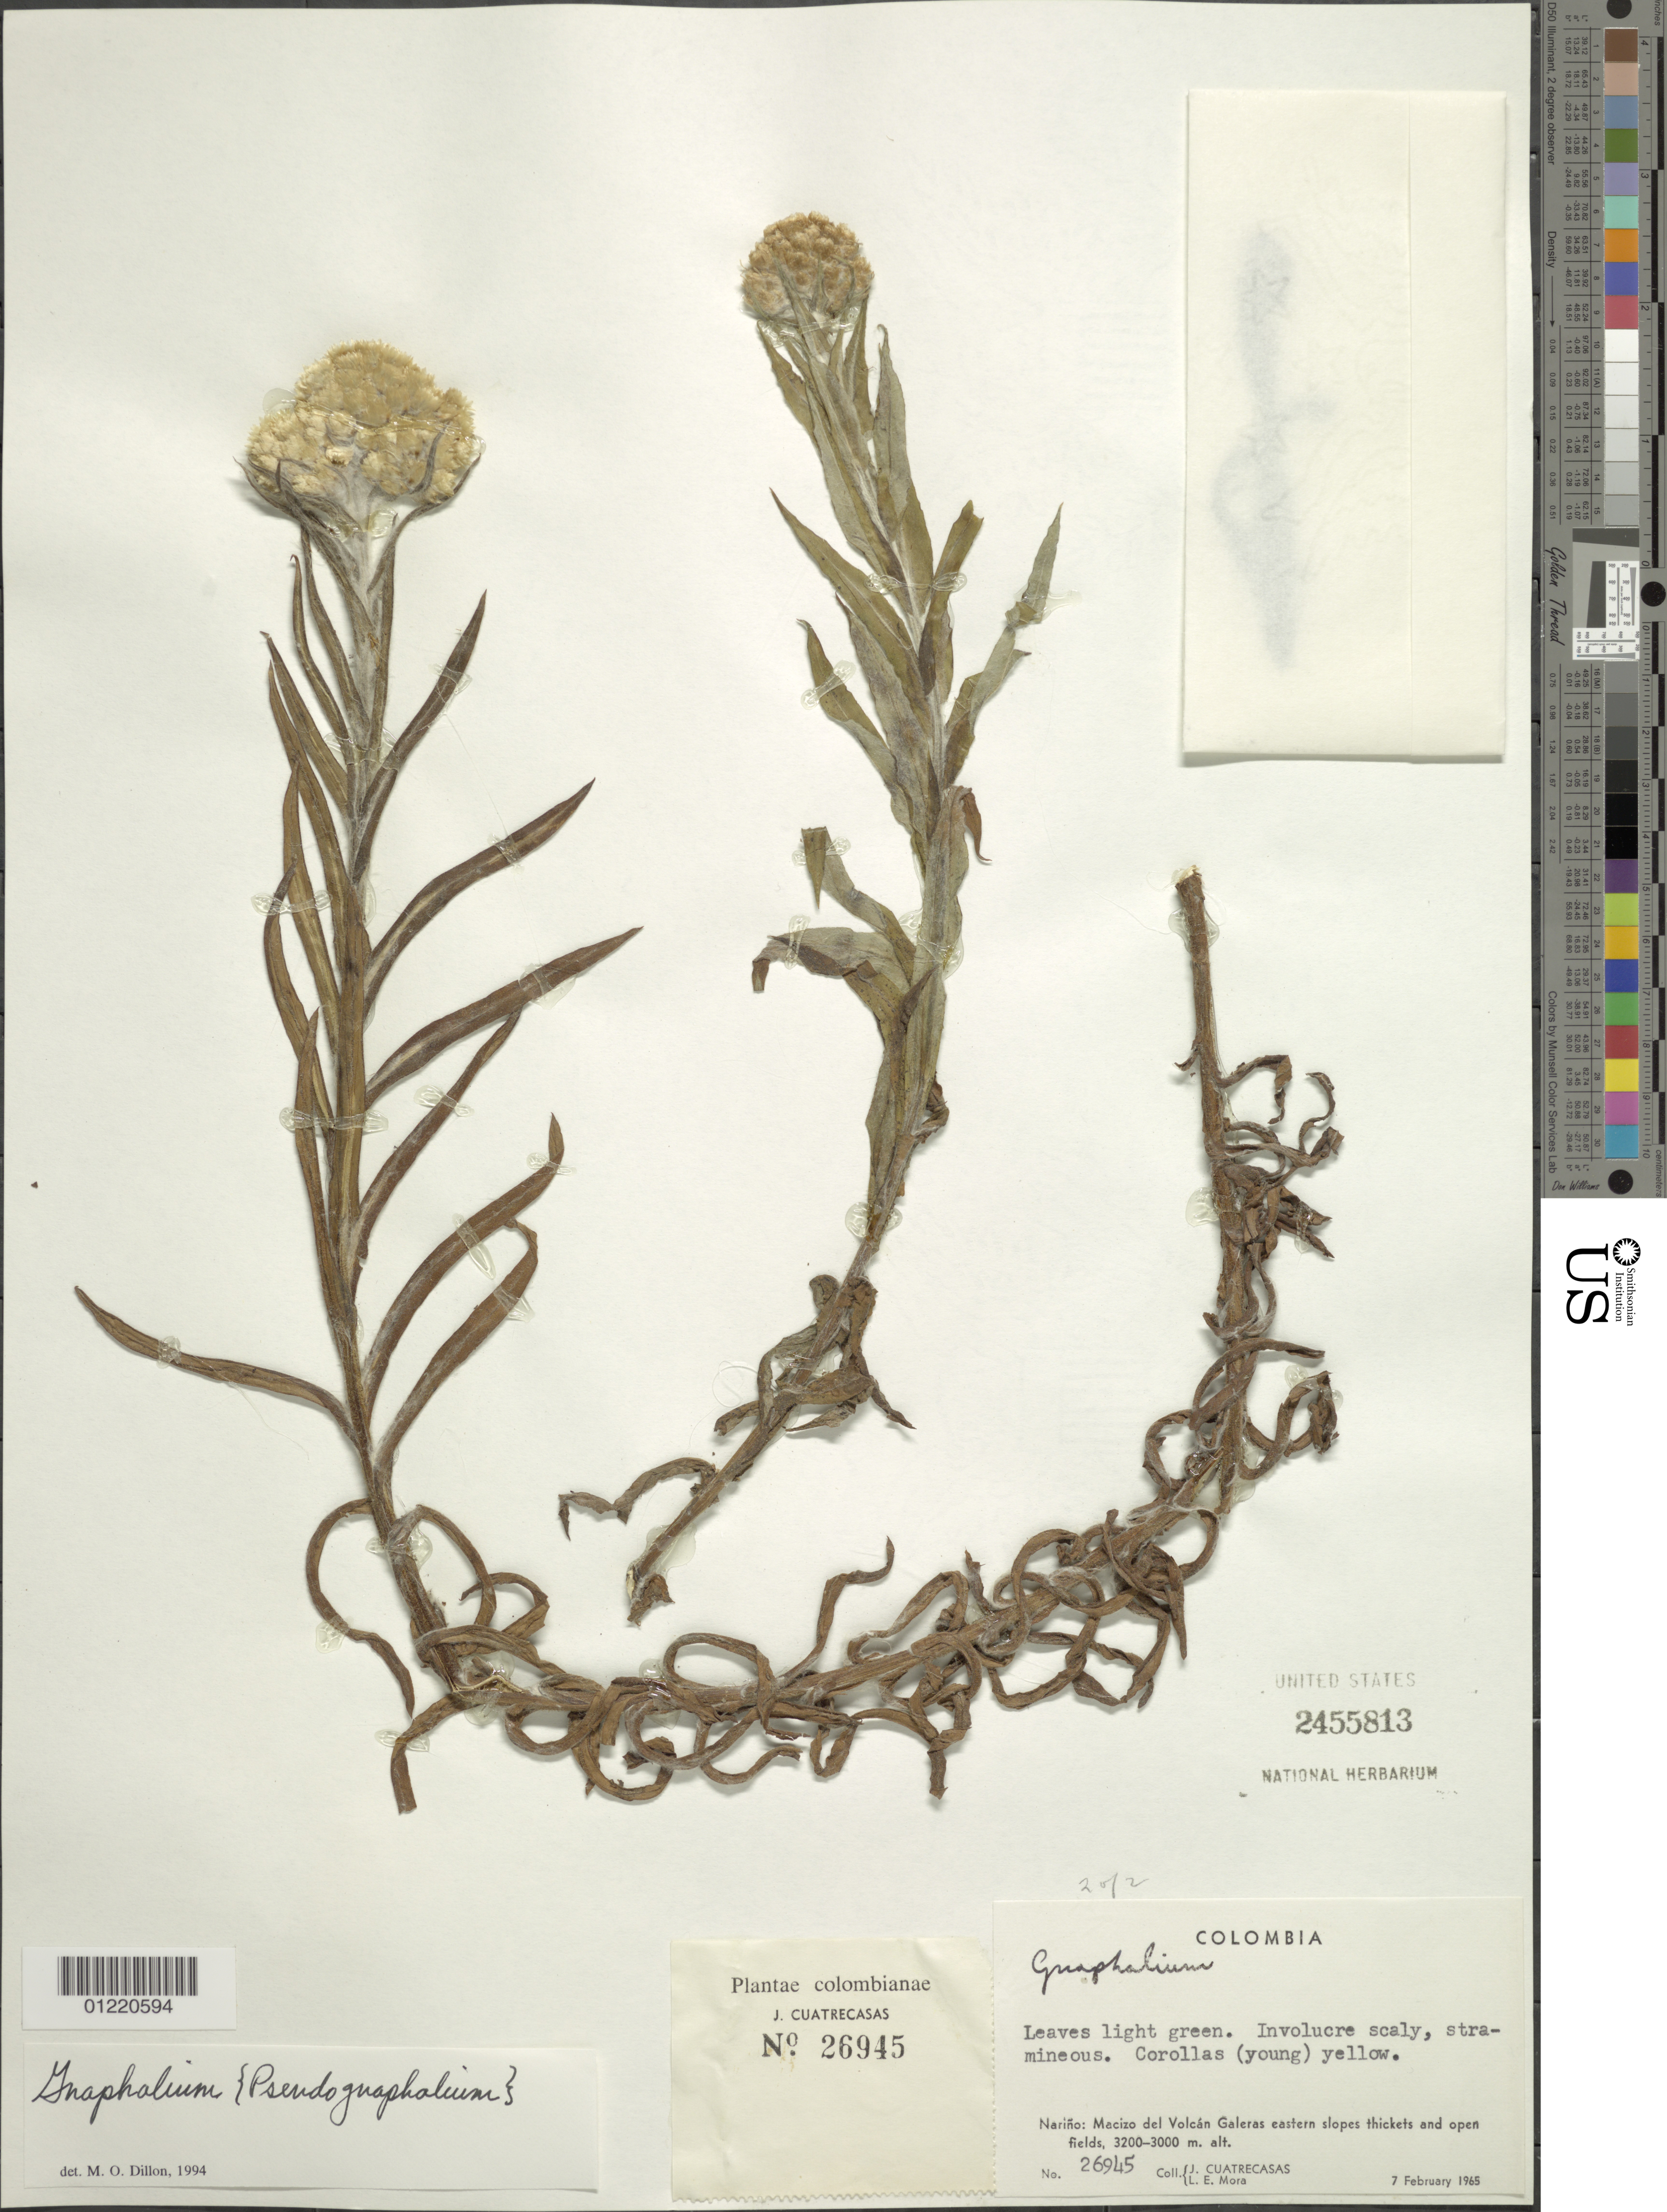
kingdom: Plantae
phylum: Tracheophyta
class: Magnoliopsida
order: Asterales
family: Asteraceae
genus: Pseudognaphalium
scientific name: Pseudognaphalium sp.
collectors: J. Cuatrecasas & L. Mora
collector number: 26945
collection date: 1965-02-07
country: Colombia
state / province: Nariño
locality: Macizo del Volcán Galeras, eastern slopes.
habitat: thickets and open fields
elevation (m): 3000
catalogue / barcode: US 2455813